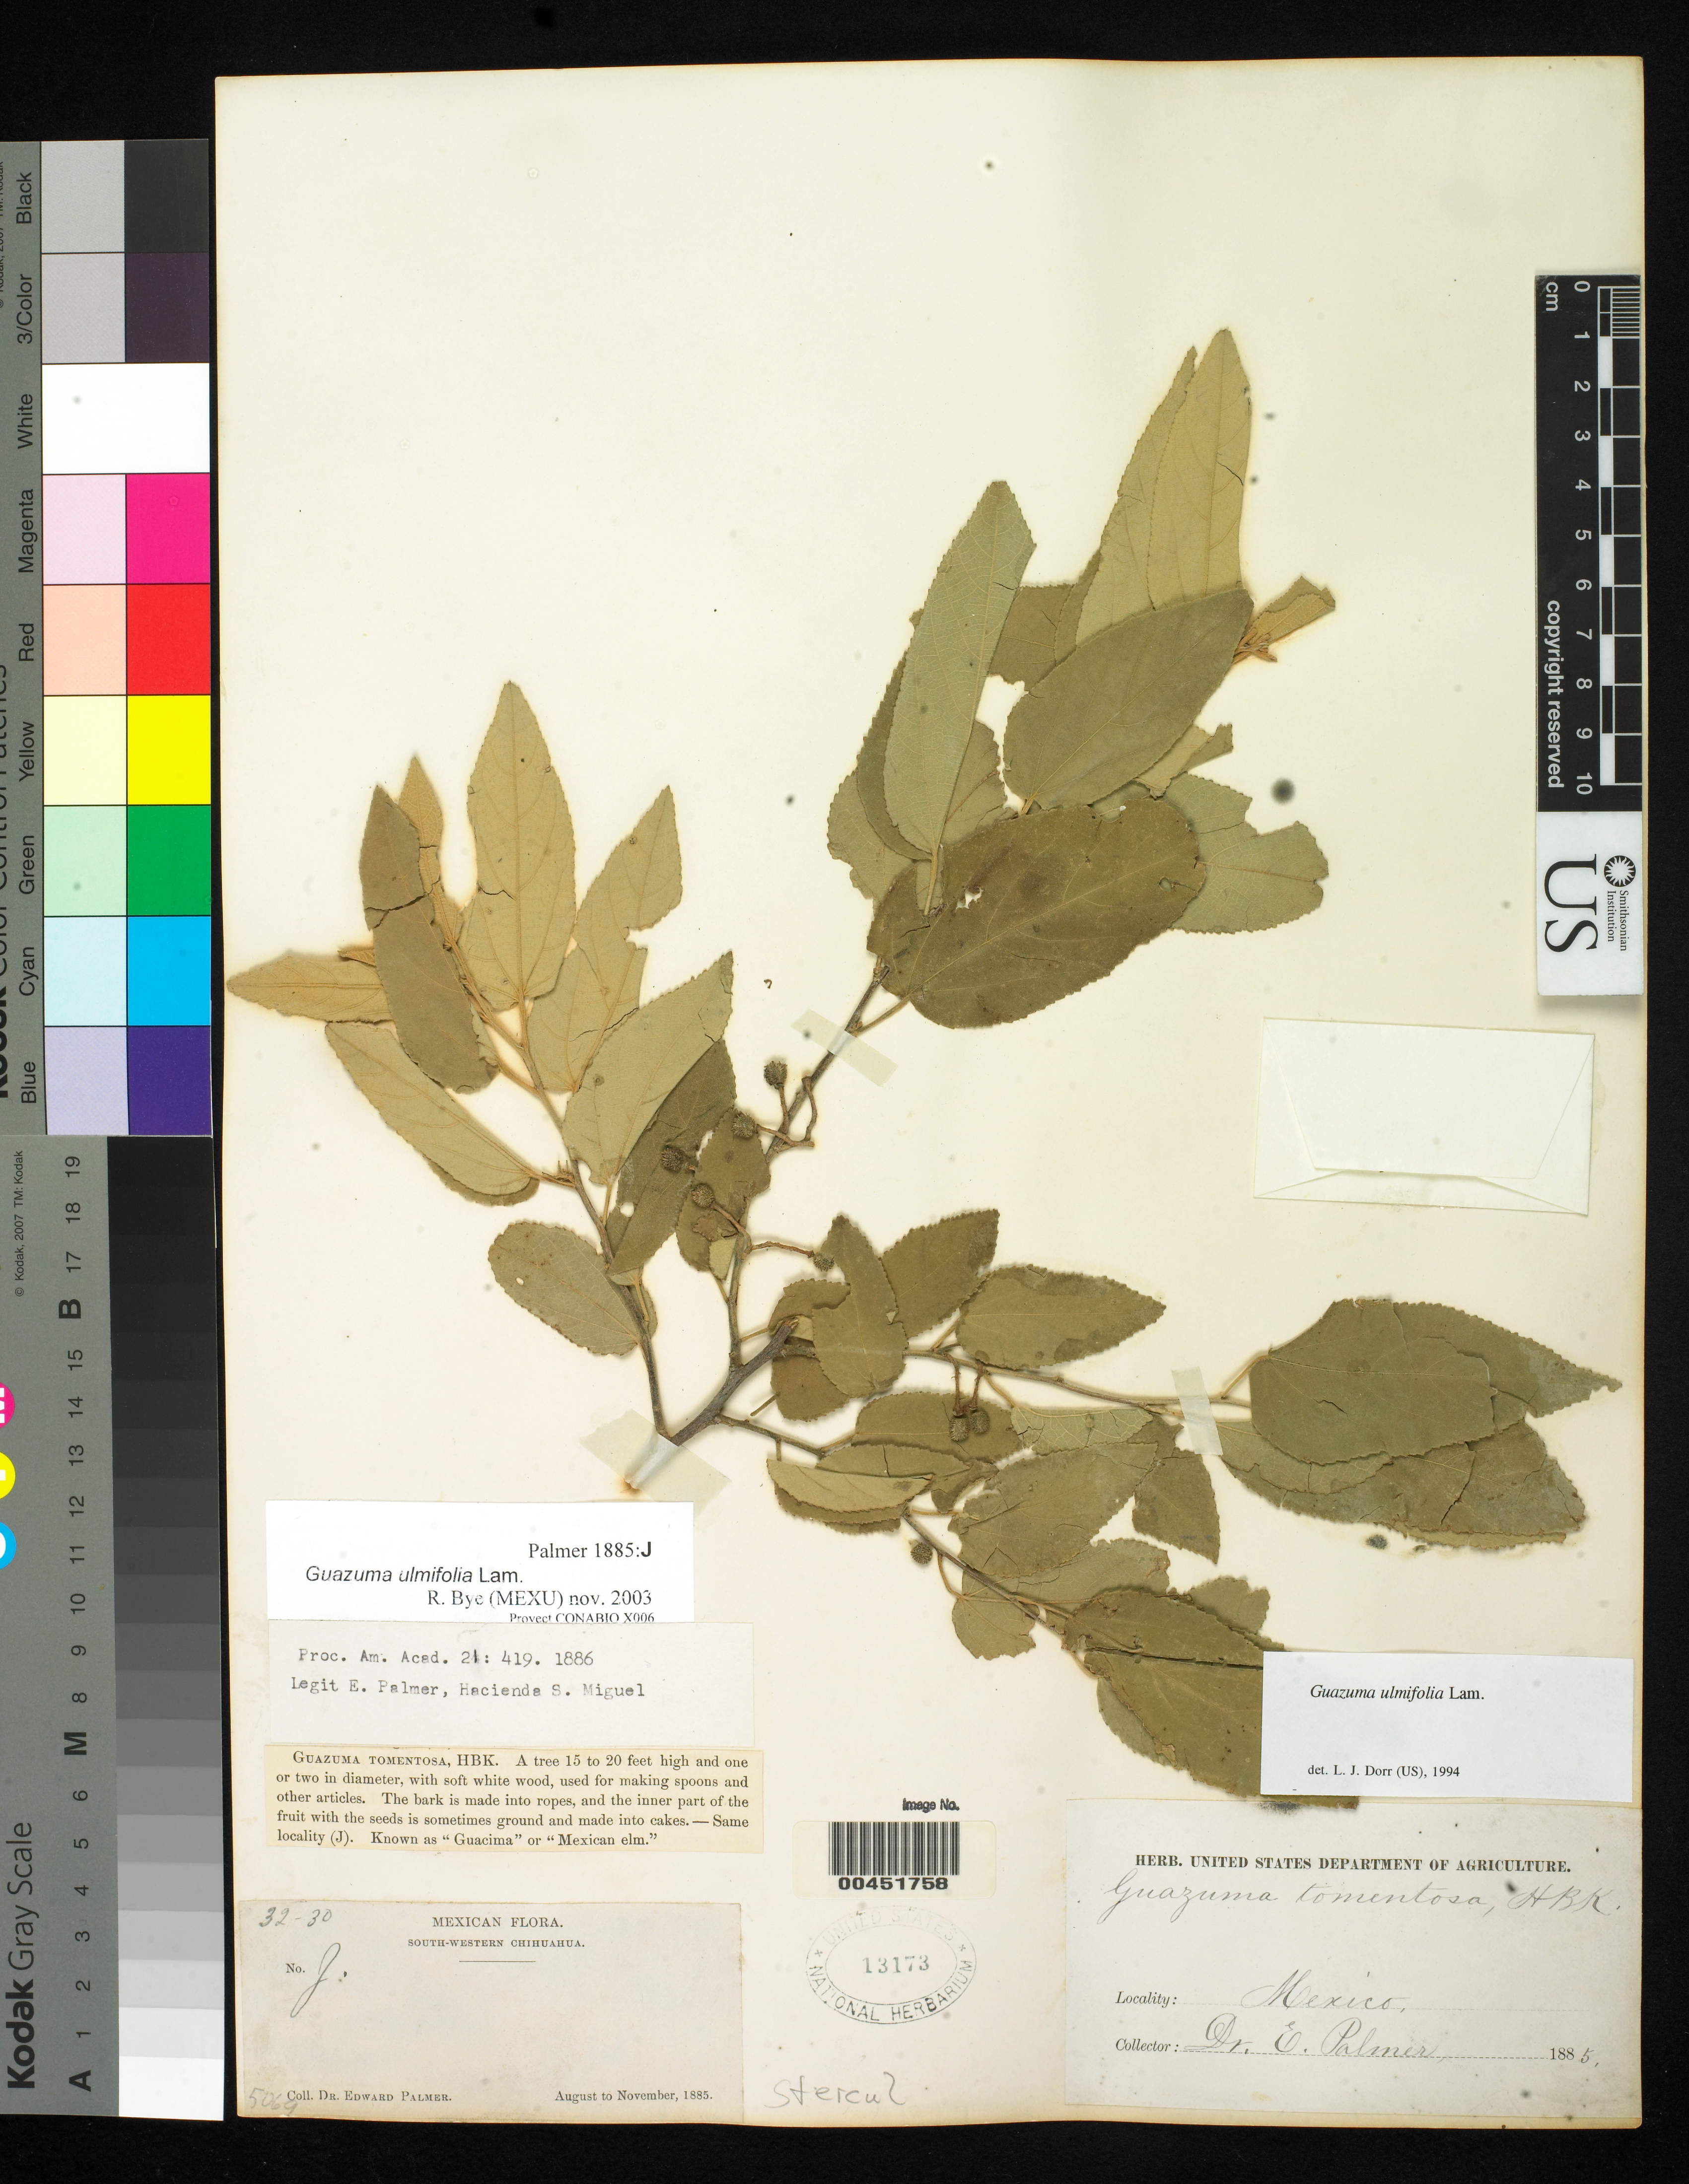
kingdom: Plantae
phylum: Tracheophyta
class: Magnoliopsida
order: Malvales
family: Malvaceae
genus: Guazuma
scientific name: Guazuma ulmifolia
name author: Lam.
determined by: Dorr, L. J., (BOT), Smithsonian Institution - National Museum of Natural History (UNITED STATES)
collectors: E. Palmer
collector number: J.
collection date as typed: Aug 1885 to -- Nov 1885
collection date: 1885-08/1885-11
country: Mexico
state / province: Chihuahua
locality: Hacienda S. Miguel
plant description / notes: Common name: guacima; Common name: Mexican elm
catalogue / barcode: US 13173